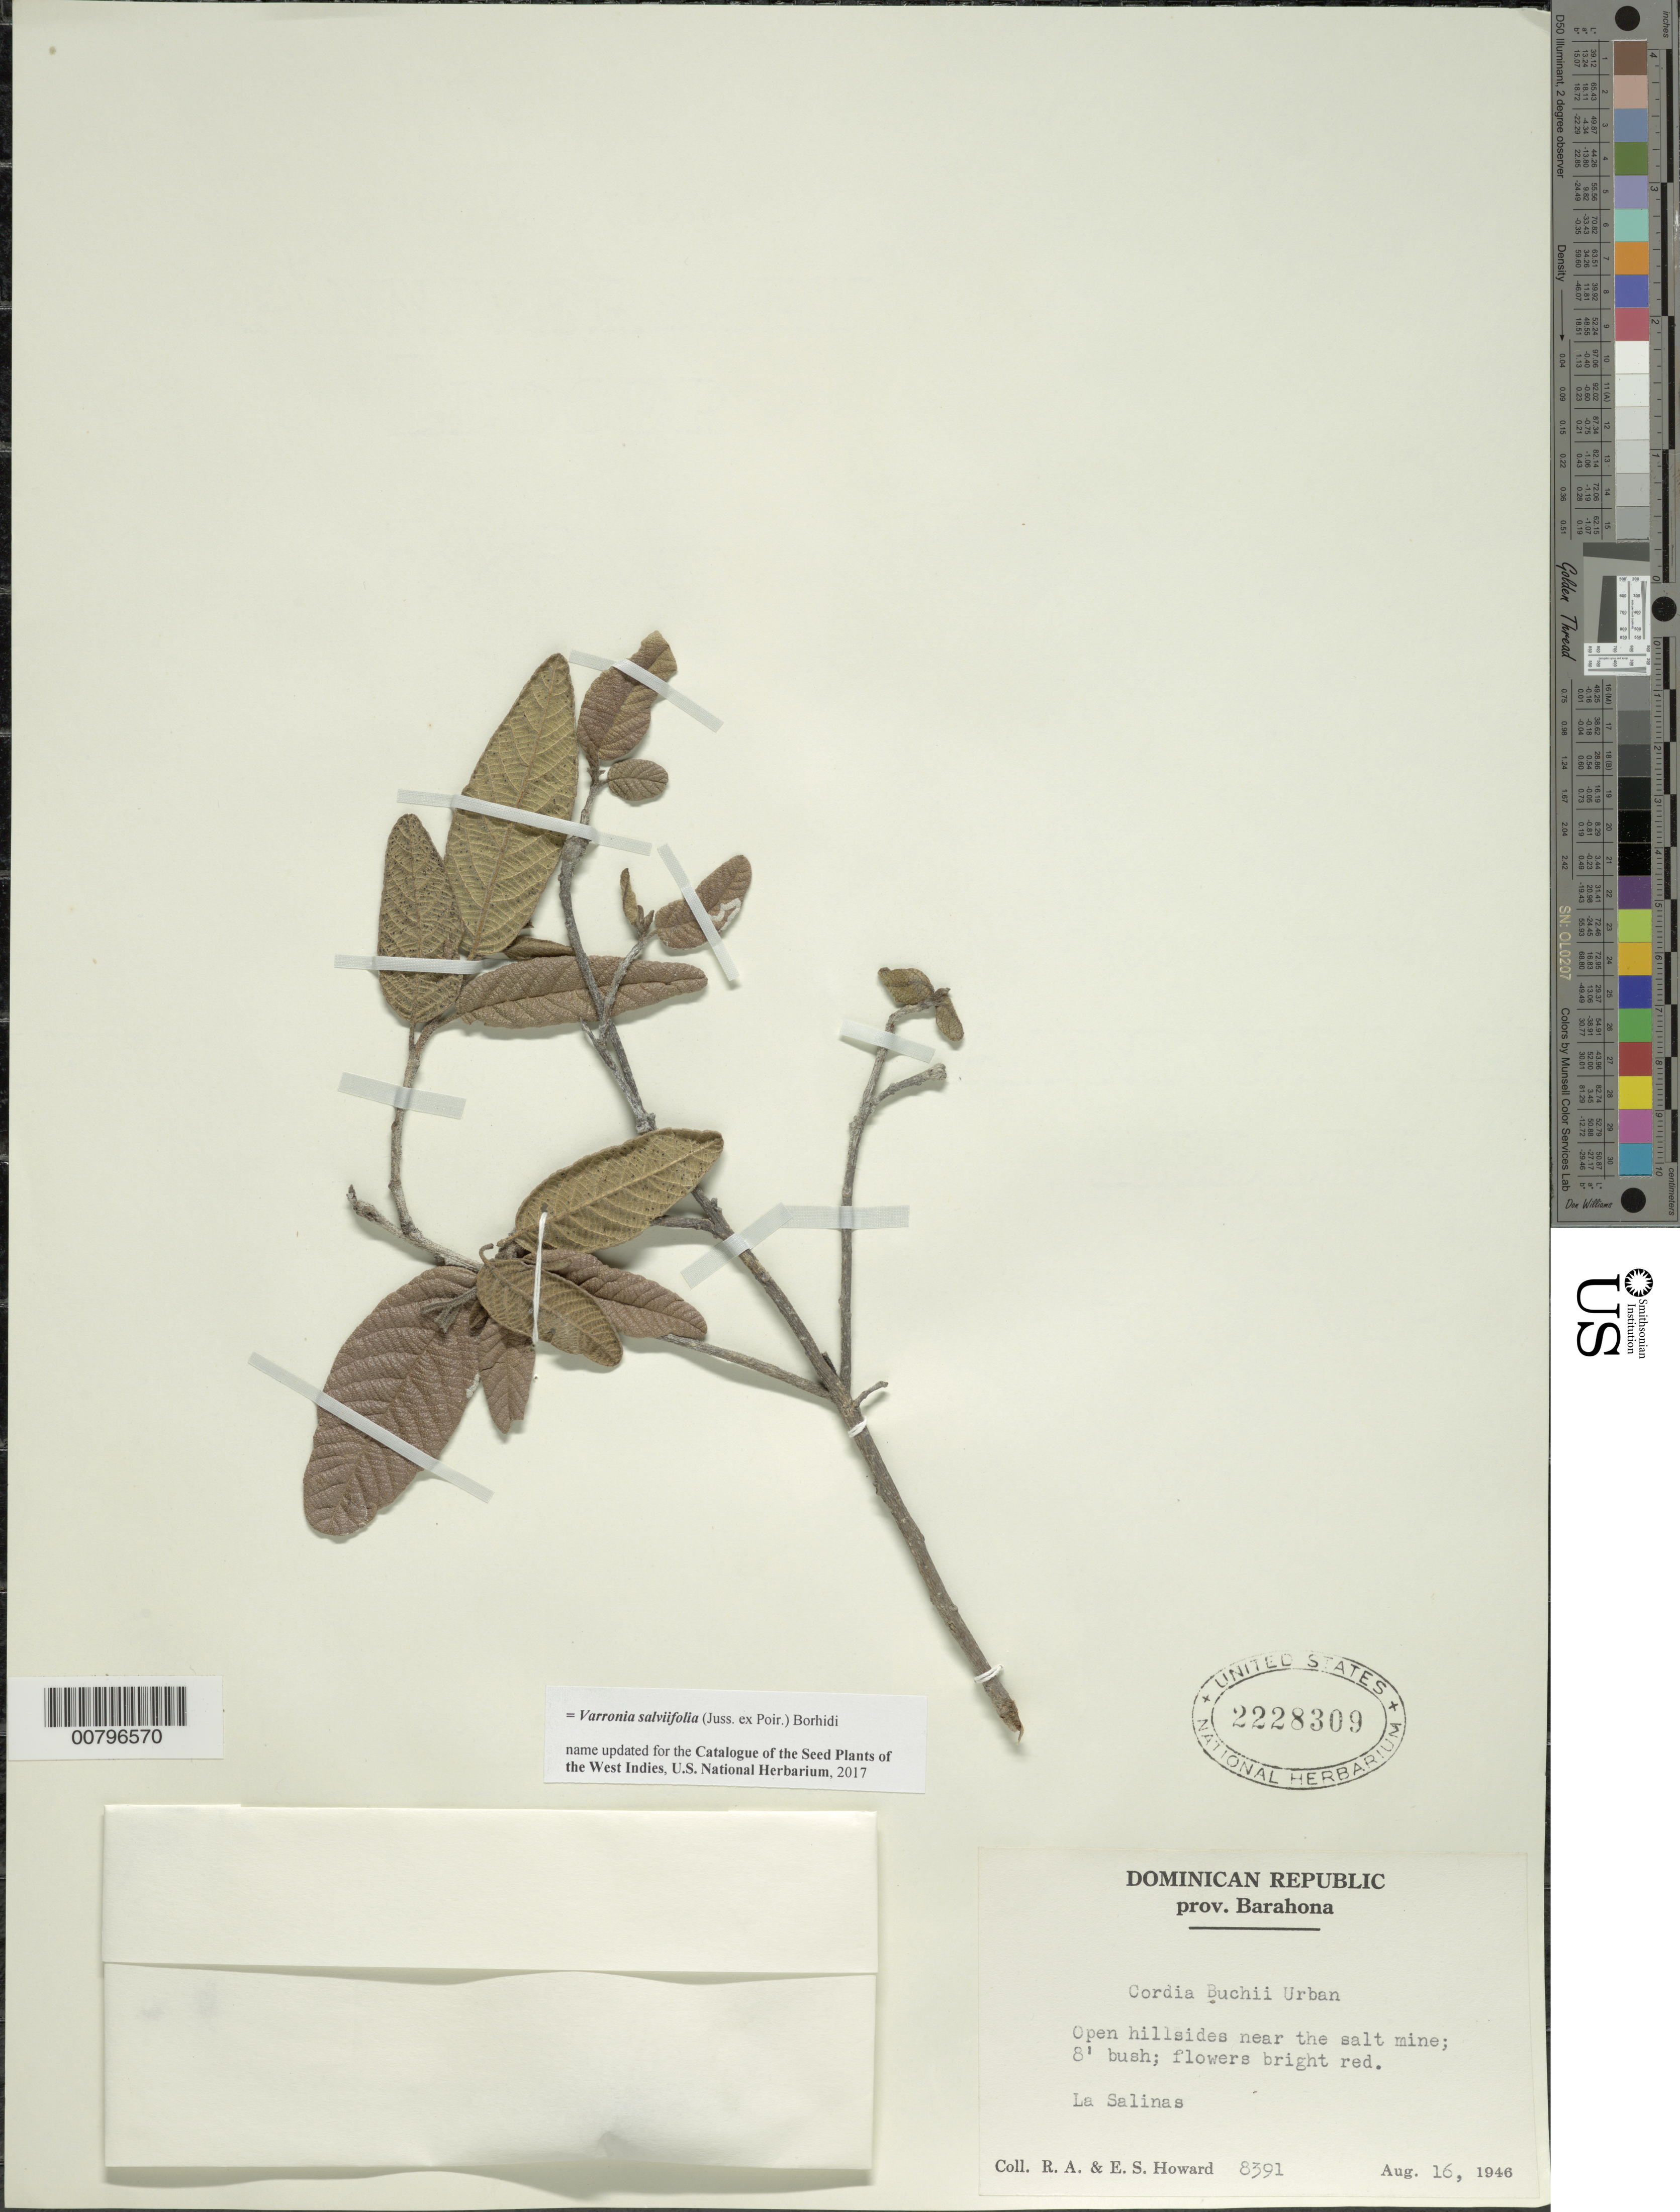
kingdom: Plantae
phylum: Tracheophyta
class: Magnoliopsida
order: Boraginales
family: Cordiaceae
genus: Varronia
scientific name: Varronia salviifolia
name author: (Juss. ex Poir.) Borhidi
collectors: R. A. Howard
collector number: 8391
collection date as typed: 16 Aug 1946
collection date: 1946-08-16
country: Dominican Republic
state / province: Barahona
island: Hispaniola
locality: La Salinas.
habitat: Open hillsides near the salt mine.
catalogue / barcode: US 2228309